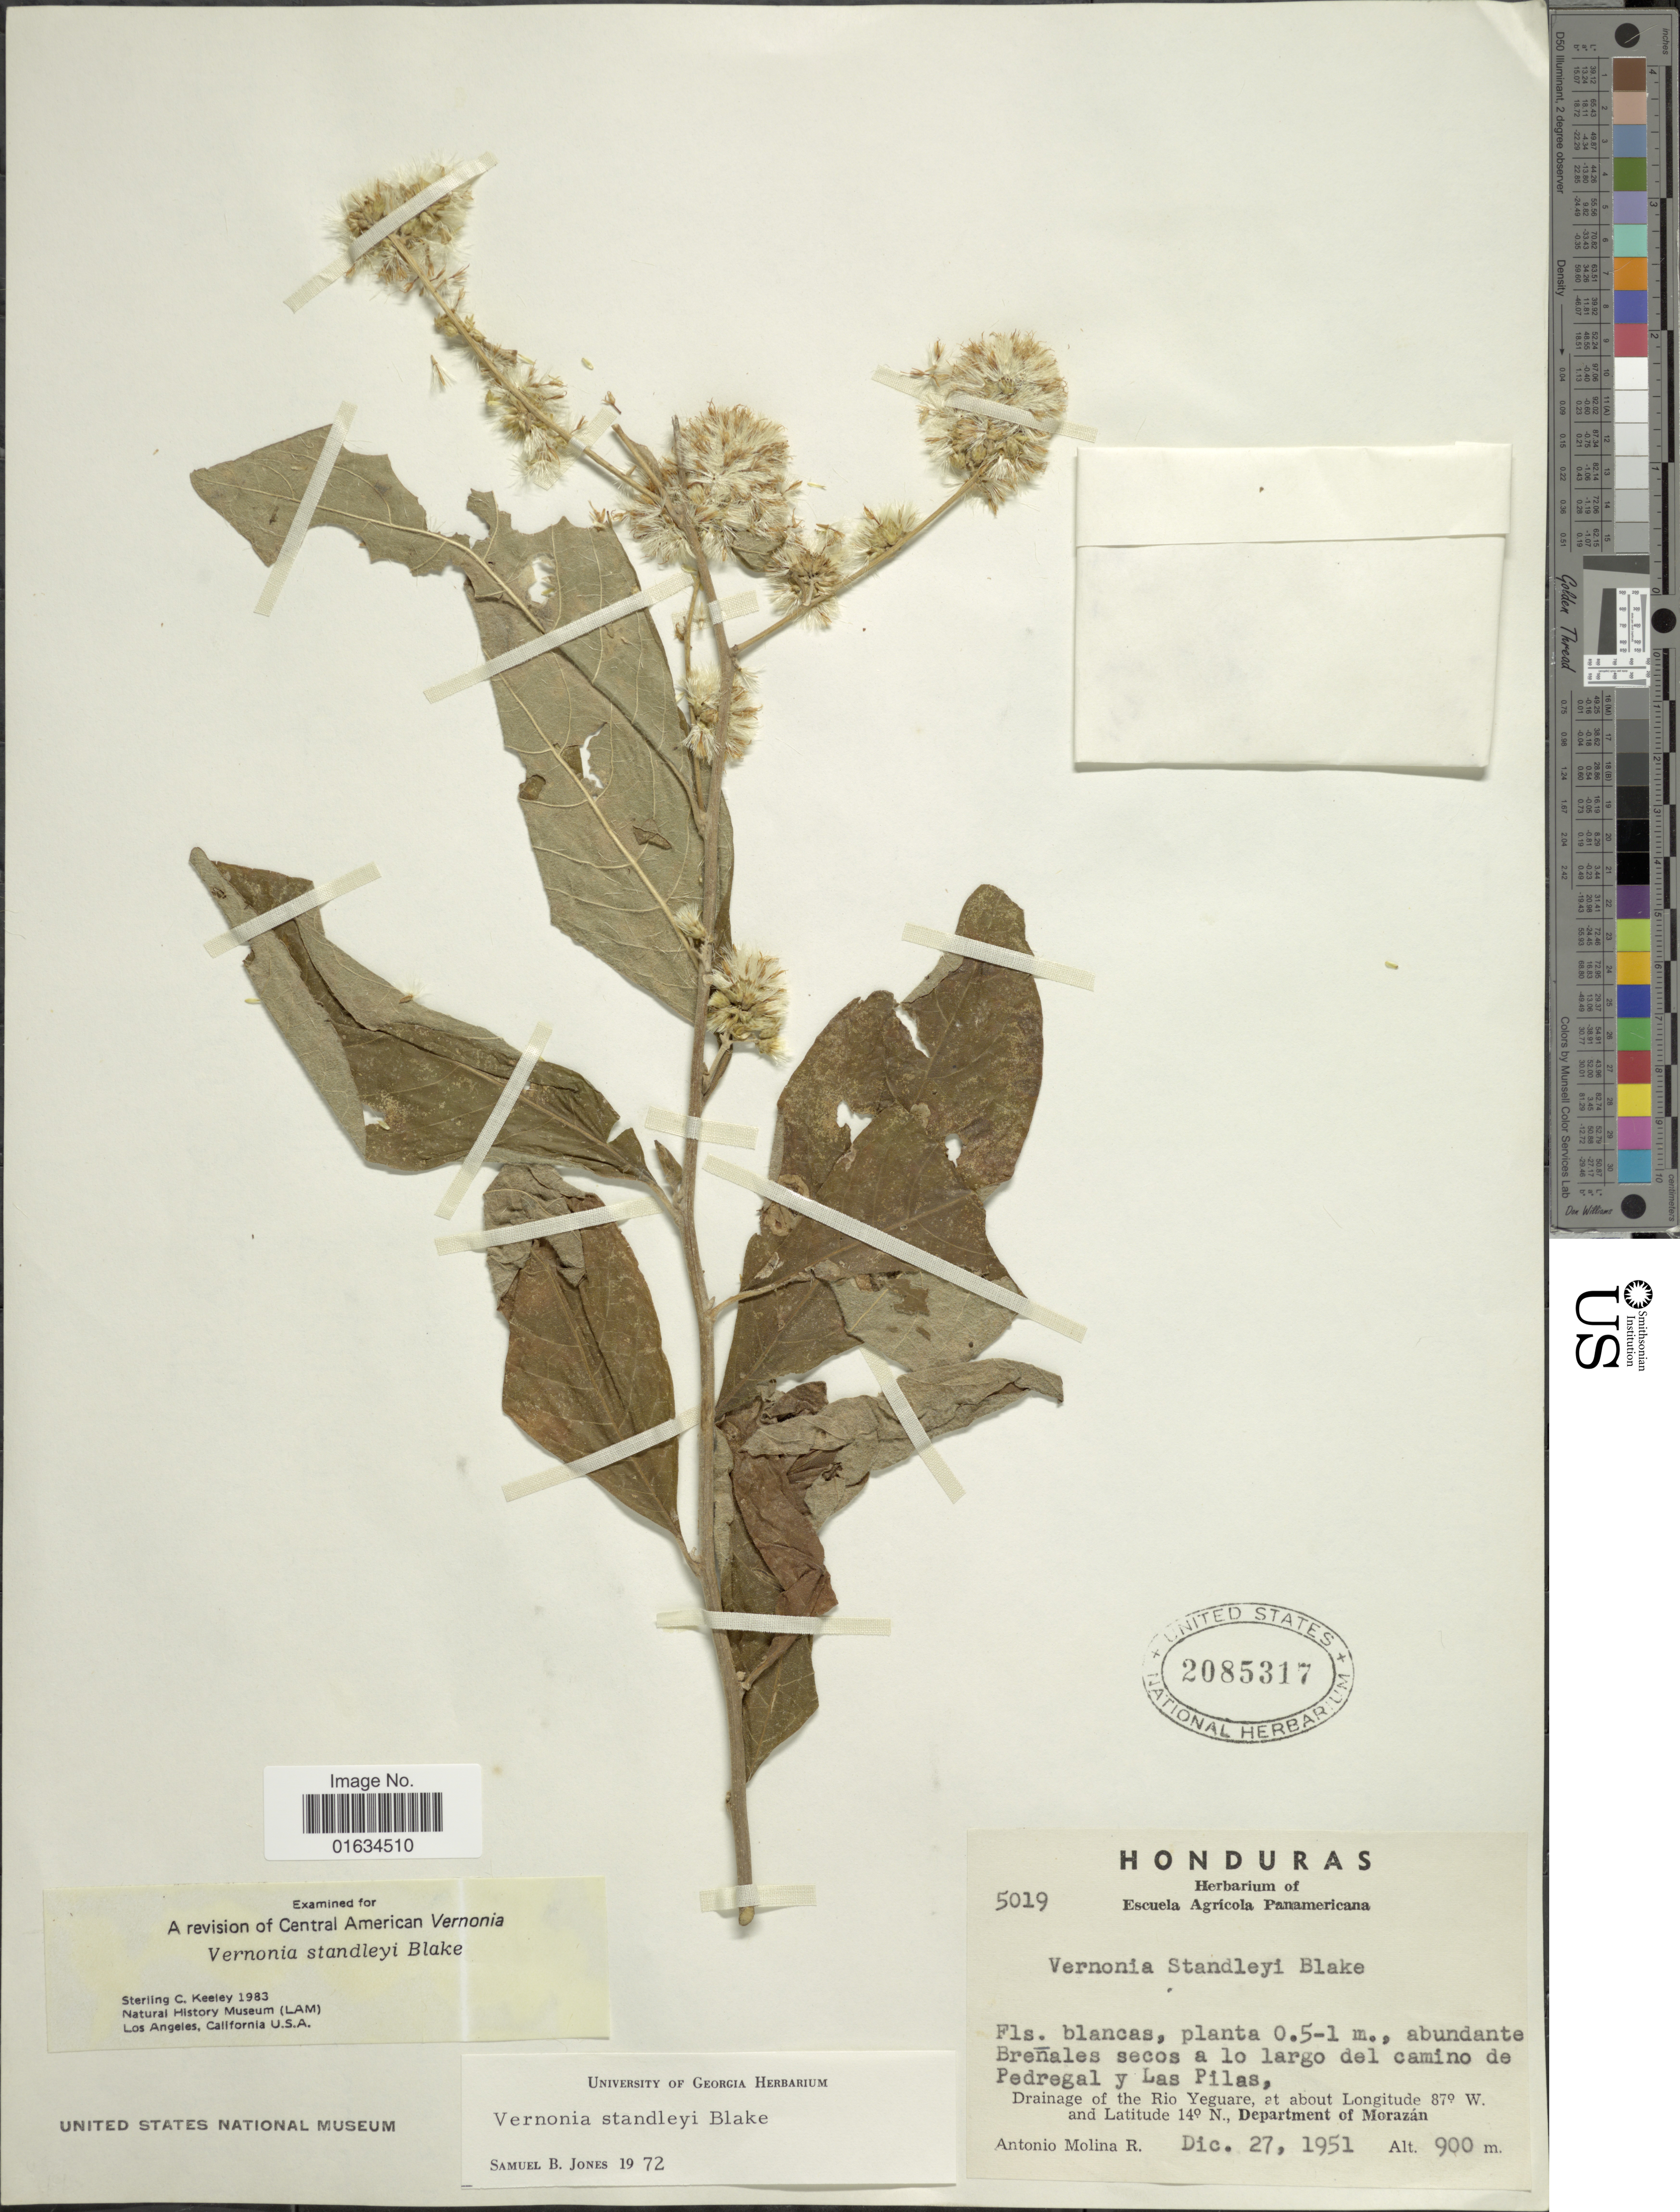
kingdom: Plantae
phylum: Tracheophyta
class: Magnoliopsida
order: Asterales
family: Asteraceae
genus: Critoniopsis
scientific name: Critoniopsis standleyi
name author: (S.F. Blake) H. Rob.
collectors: A. Molina R.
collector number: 5019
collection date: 1951-12-27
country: Honduras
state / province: Fco. Morazán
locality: Brenales secos a lo largo del camino de Pedregal y Las Pilas, Drainage of the Rio Yeguare, Department of Morazan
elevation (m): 900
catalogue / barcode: US 2085317